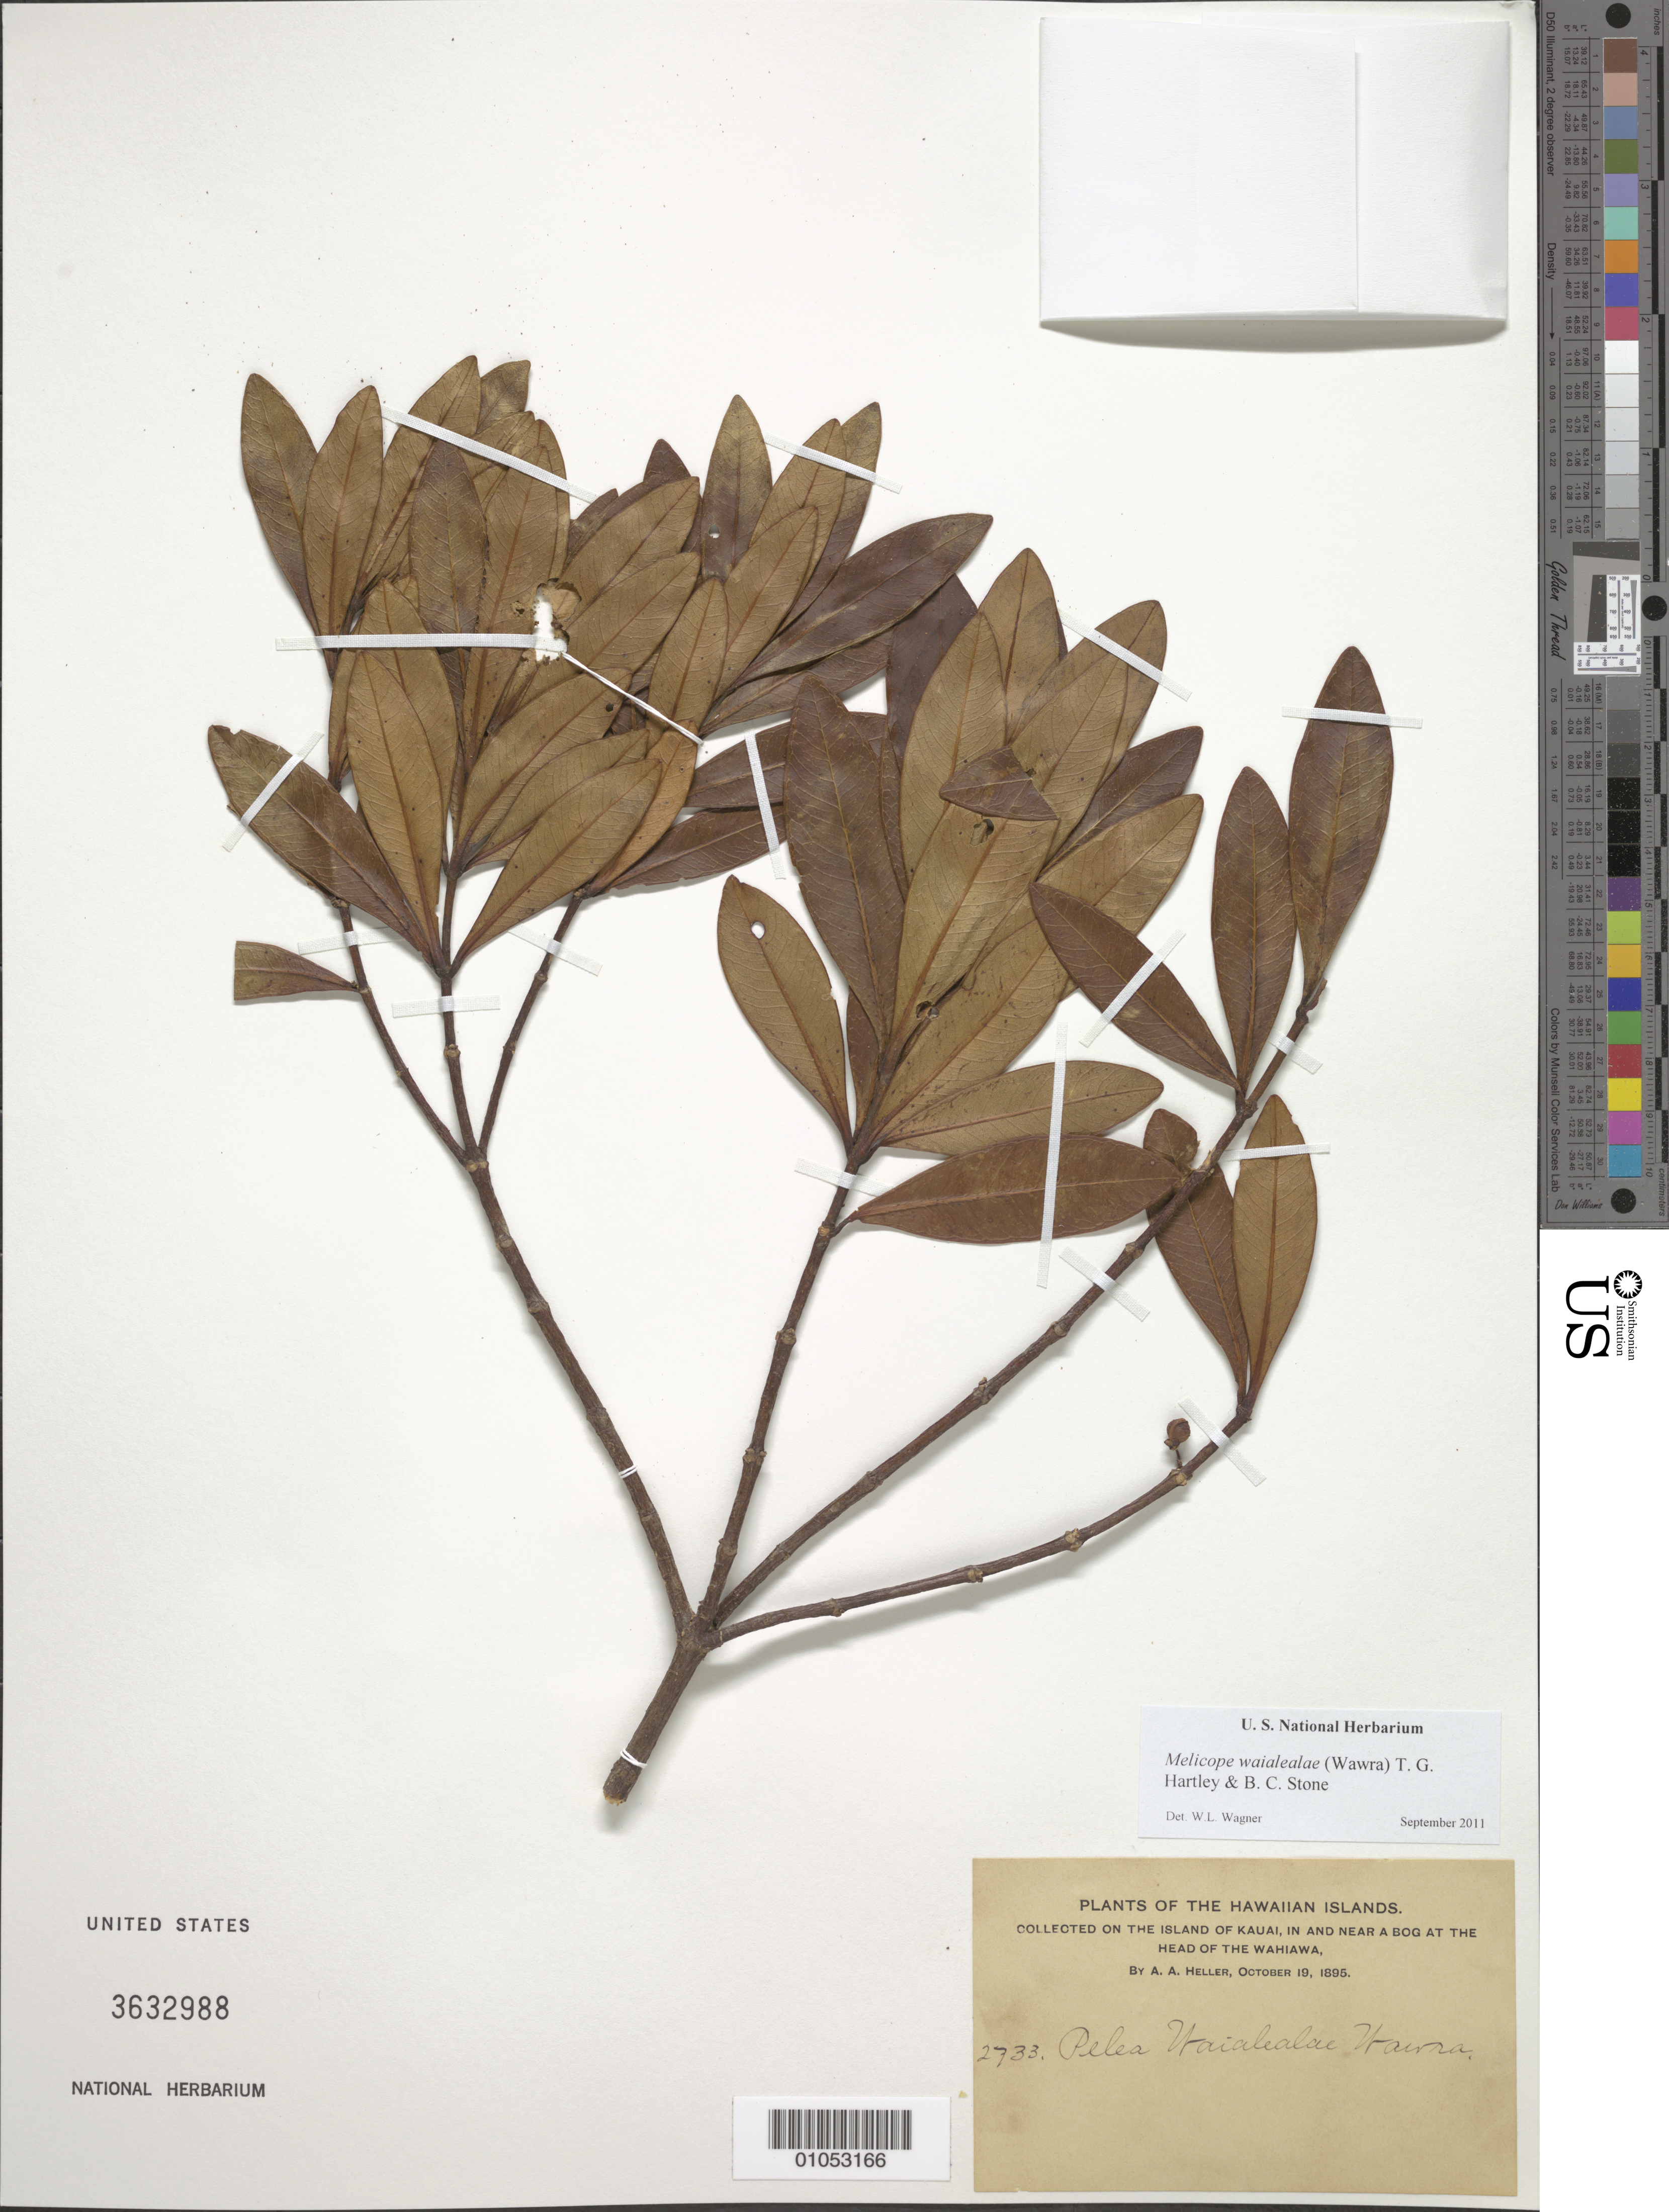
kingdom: Plantae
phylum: Tracheophyta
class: Magnoliopsida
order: Sapindales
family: Rutaceae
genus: Melicope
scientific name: Melicope waialealae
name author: (Wawra) T.G. Hartley & B.C. Stone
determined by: Wagner, W. L., (BOT), Smithsonian Institution - National Museum of Natural History (UNITED STATES)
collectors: A. A. Heller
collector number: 2733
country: United States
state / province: Hawaii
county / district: Kaui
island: Kaua'i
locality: In and near a bog at the head of the Wahiawa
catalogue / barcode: US 3632988